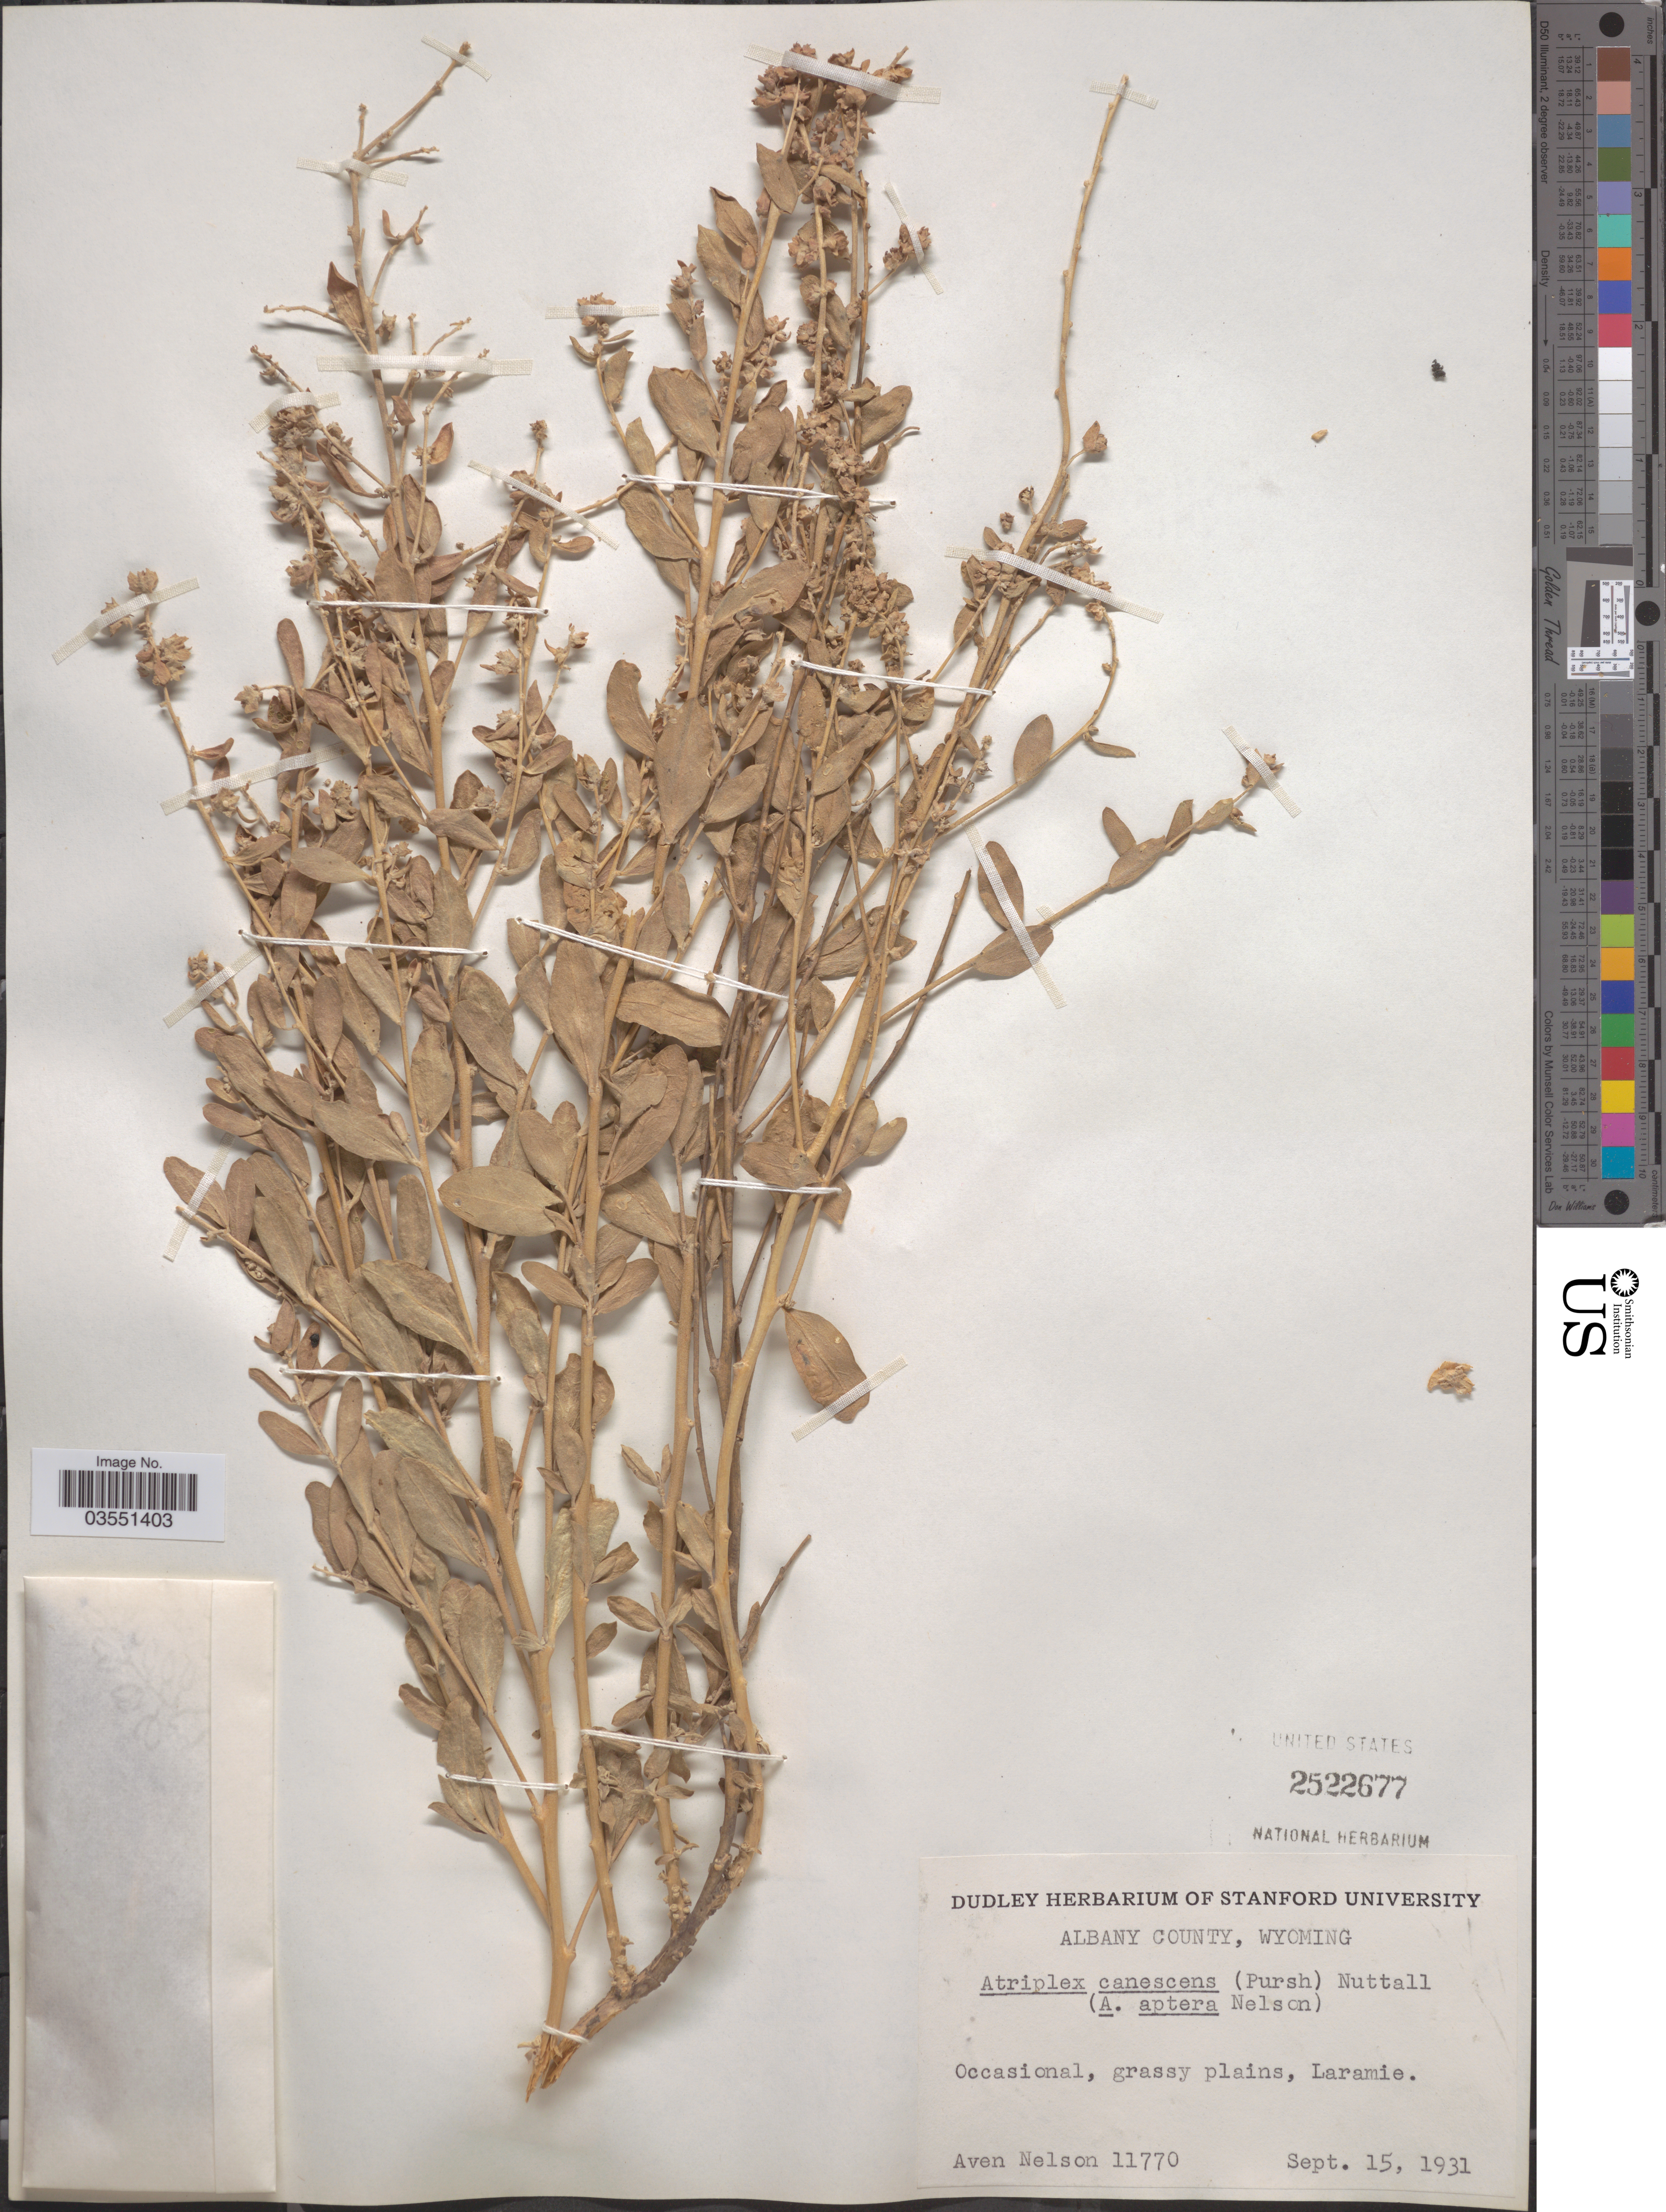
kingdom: Plantae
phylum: Tracheophyta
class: Magnoliopsida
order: Caryophyllales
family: Amaranthaceae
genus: Atriplex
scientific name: Atriplex canescens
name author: (Pursh) Nutt.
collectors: A. Nelson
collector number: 11770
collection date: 1931-09-15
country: United States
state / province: Wyoming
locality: Albany County. Occasional, grassy plains, Laramie.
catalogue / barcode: US 2522677